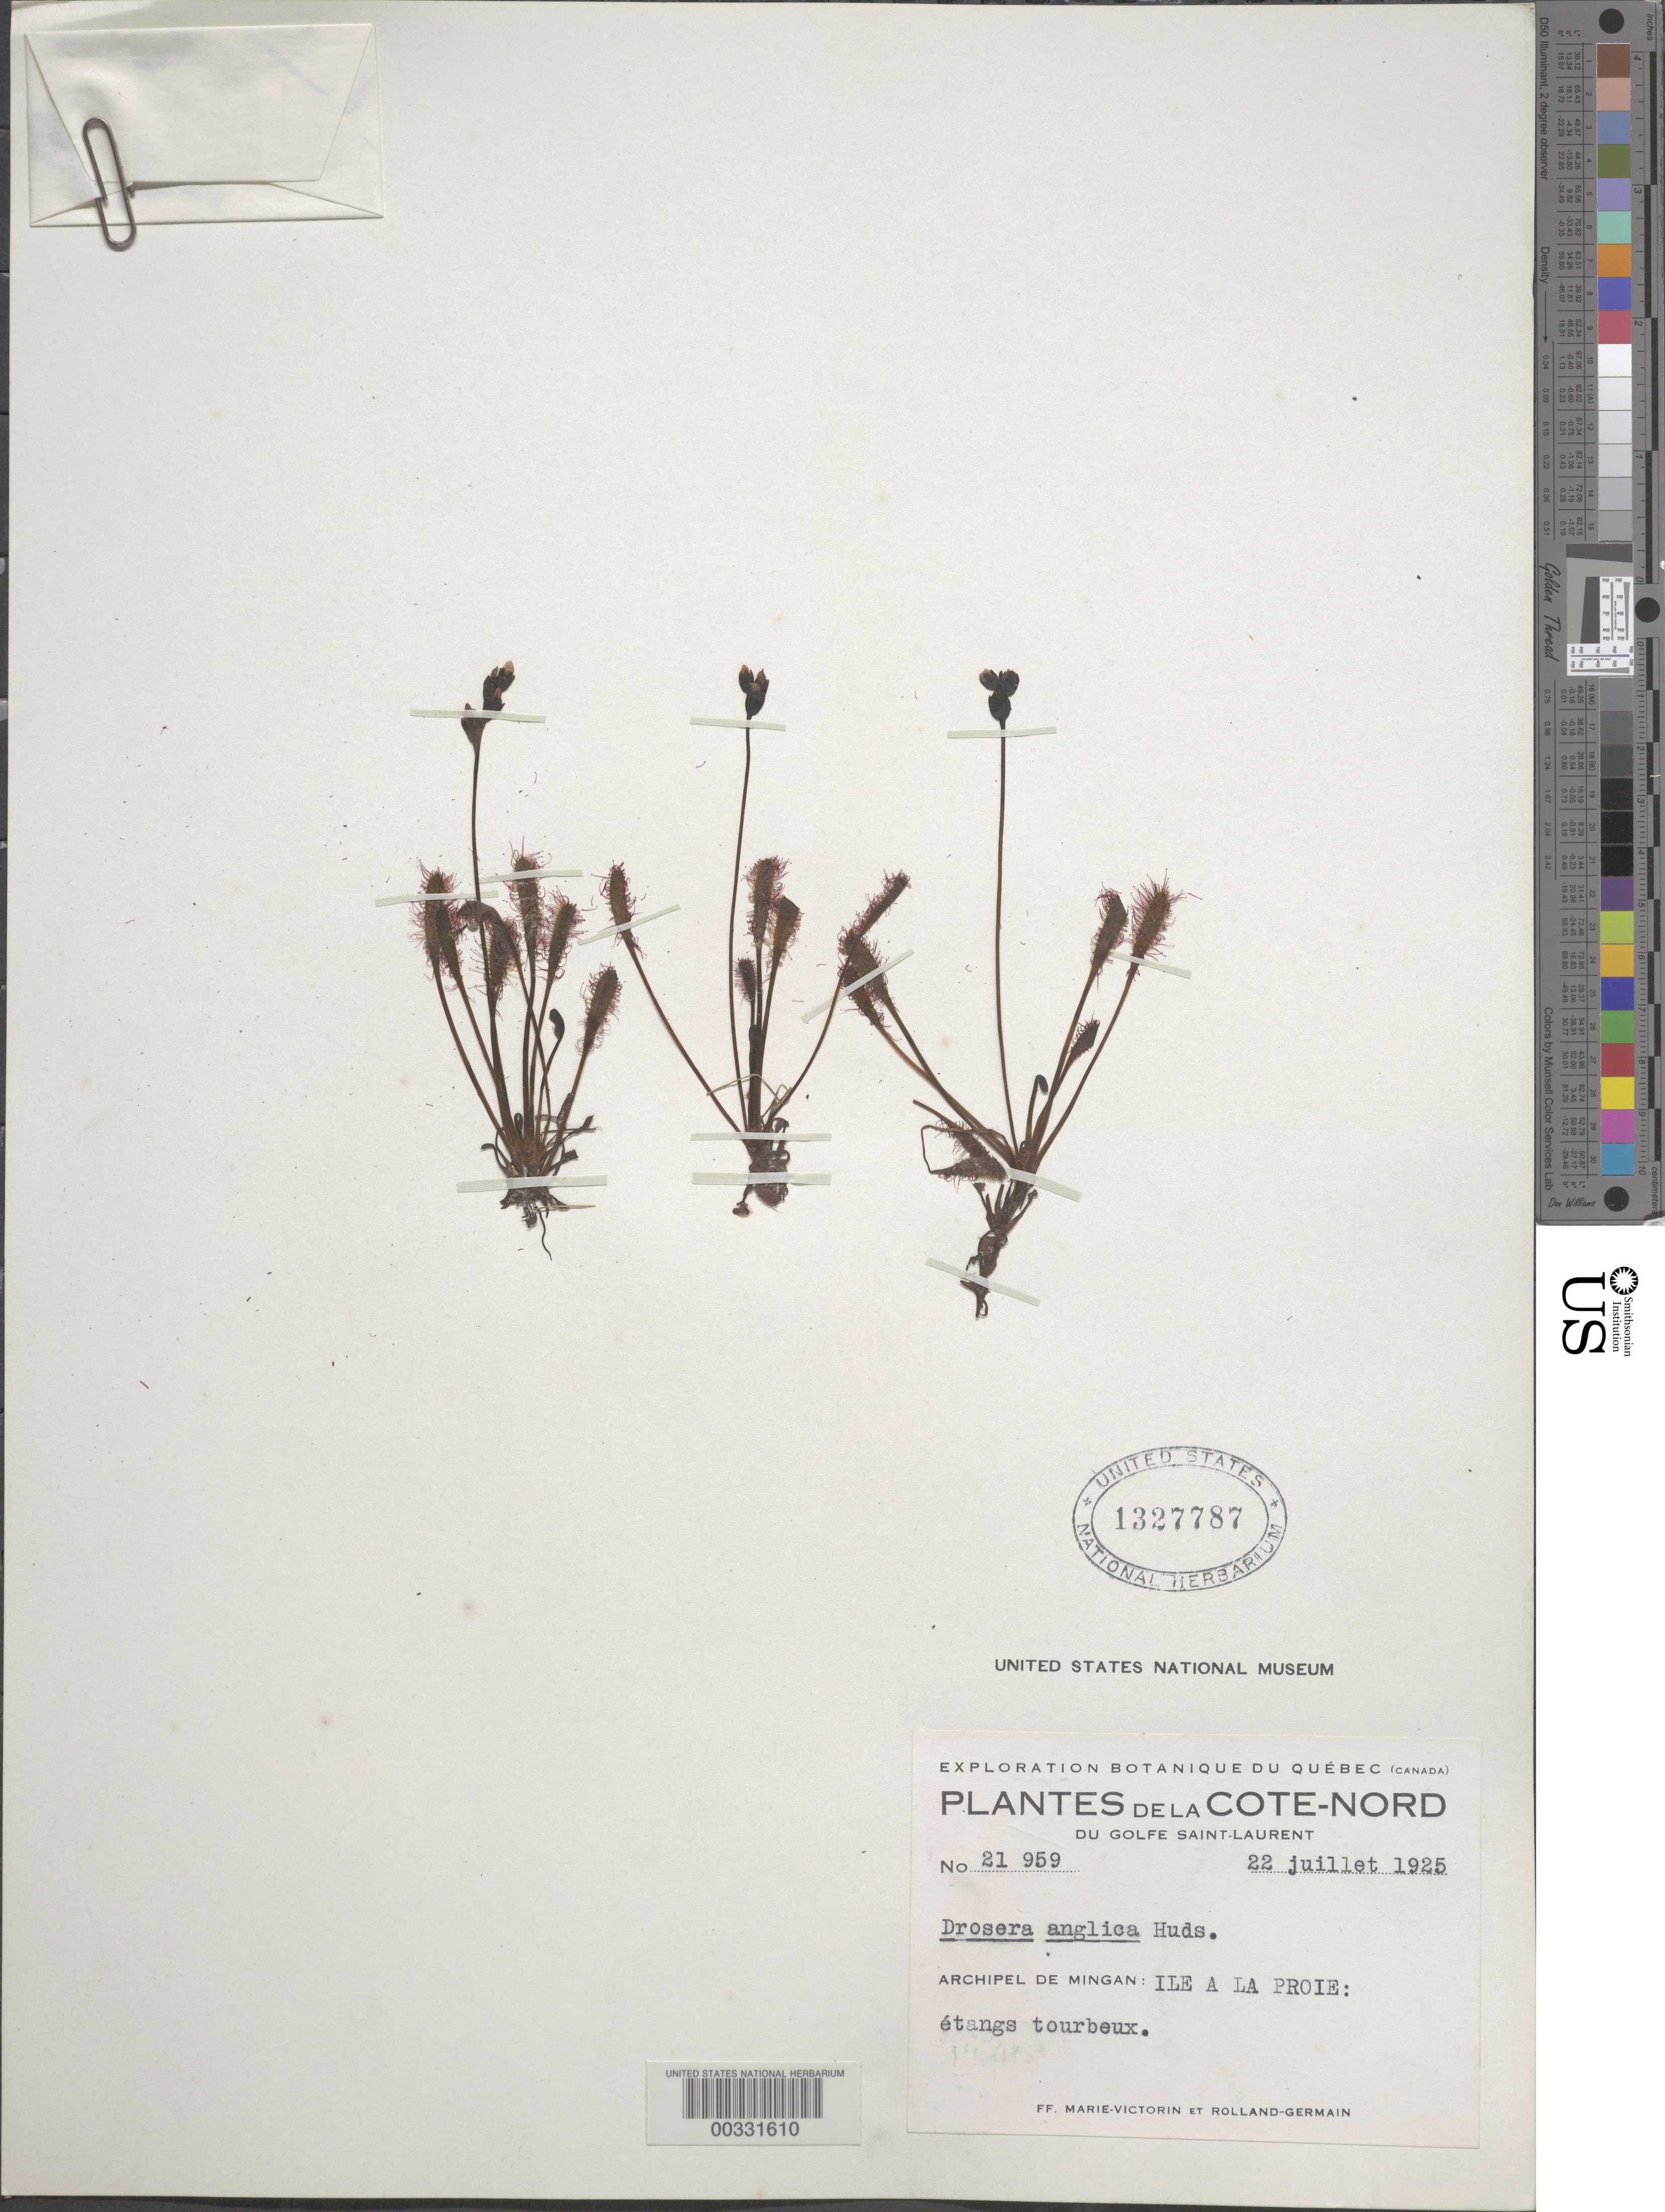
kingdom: Plantae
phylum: Tracheophyta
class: Magnoliopsida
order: Caryophyllales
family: Droseraceae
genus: Drosera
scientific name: Drosera anglica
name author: Huds.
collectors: Fr. Marie-Victorin & R. Germain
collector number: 21 959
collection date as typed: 22 Jul 1925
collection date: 1925-07-22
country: Canada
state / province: Quebec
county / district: Minganie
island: Ile a la Proie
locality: Cote-nord, du golfe saint-laurent, archipel de mingan: ile a la proie. [MINGAN IS.]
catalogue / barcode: US 1327787